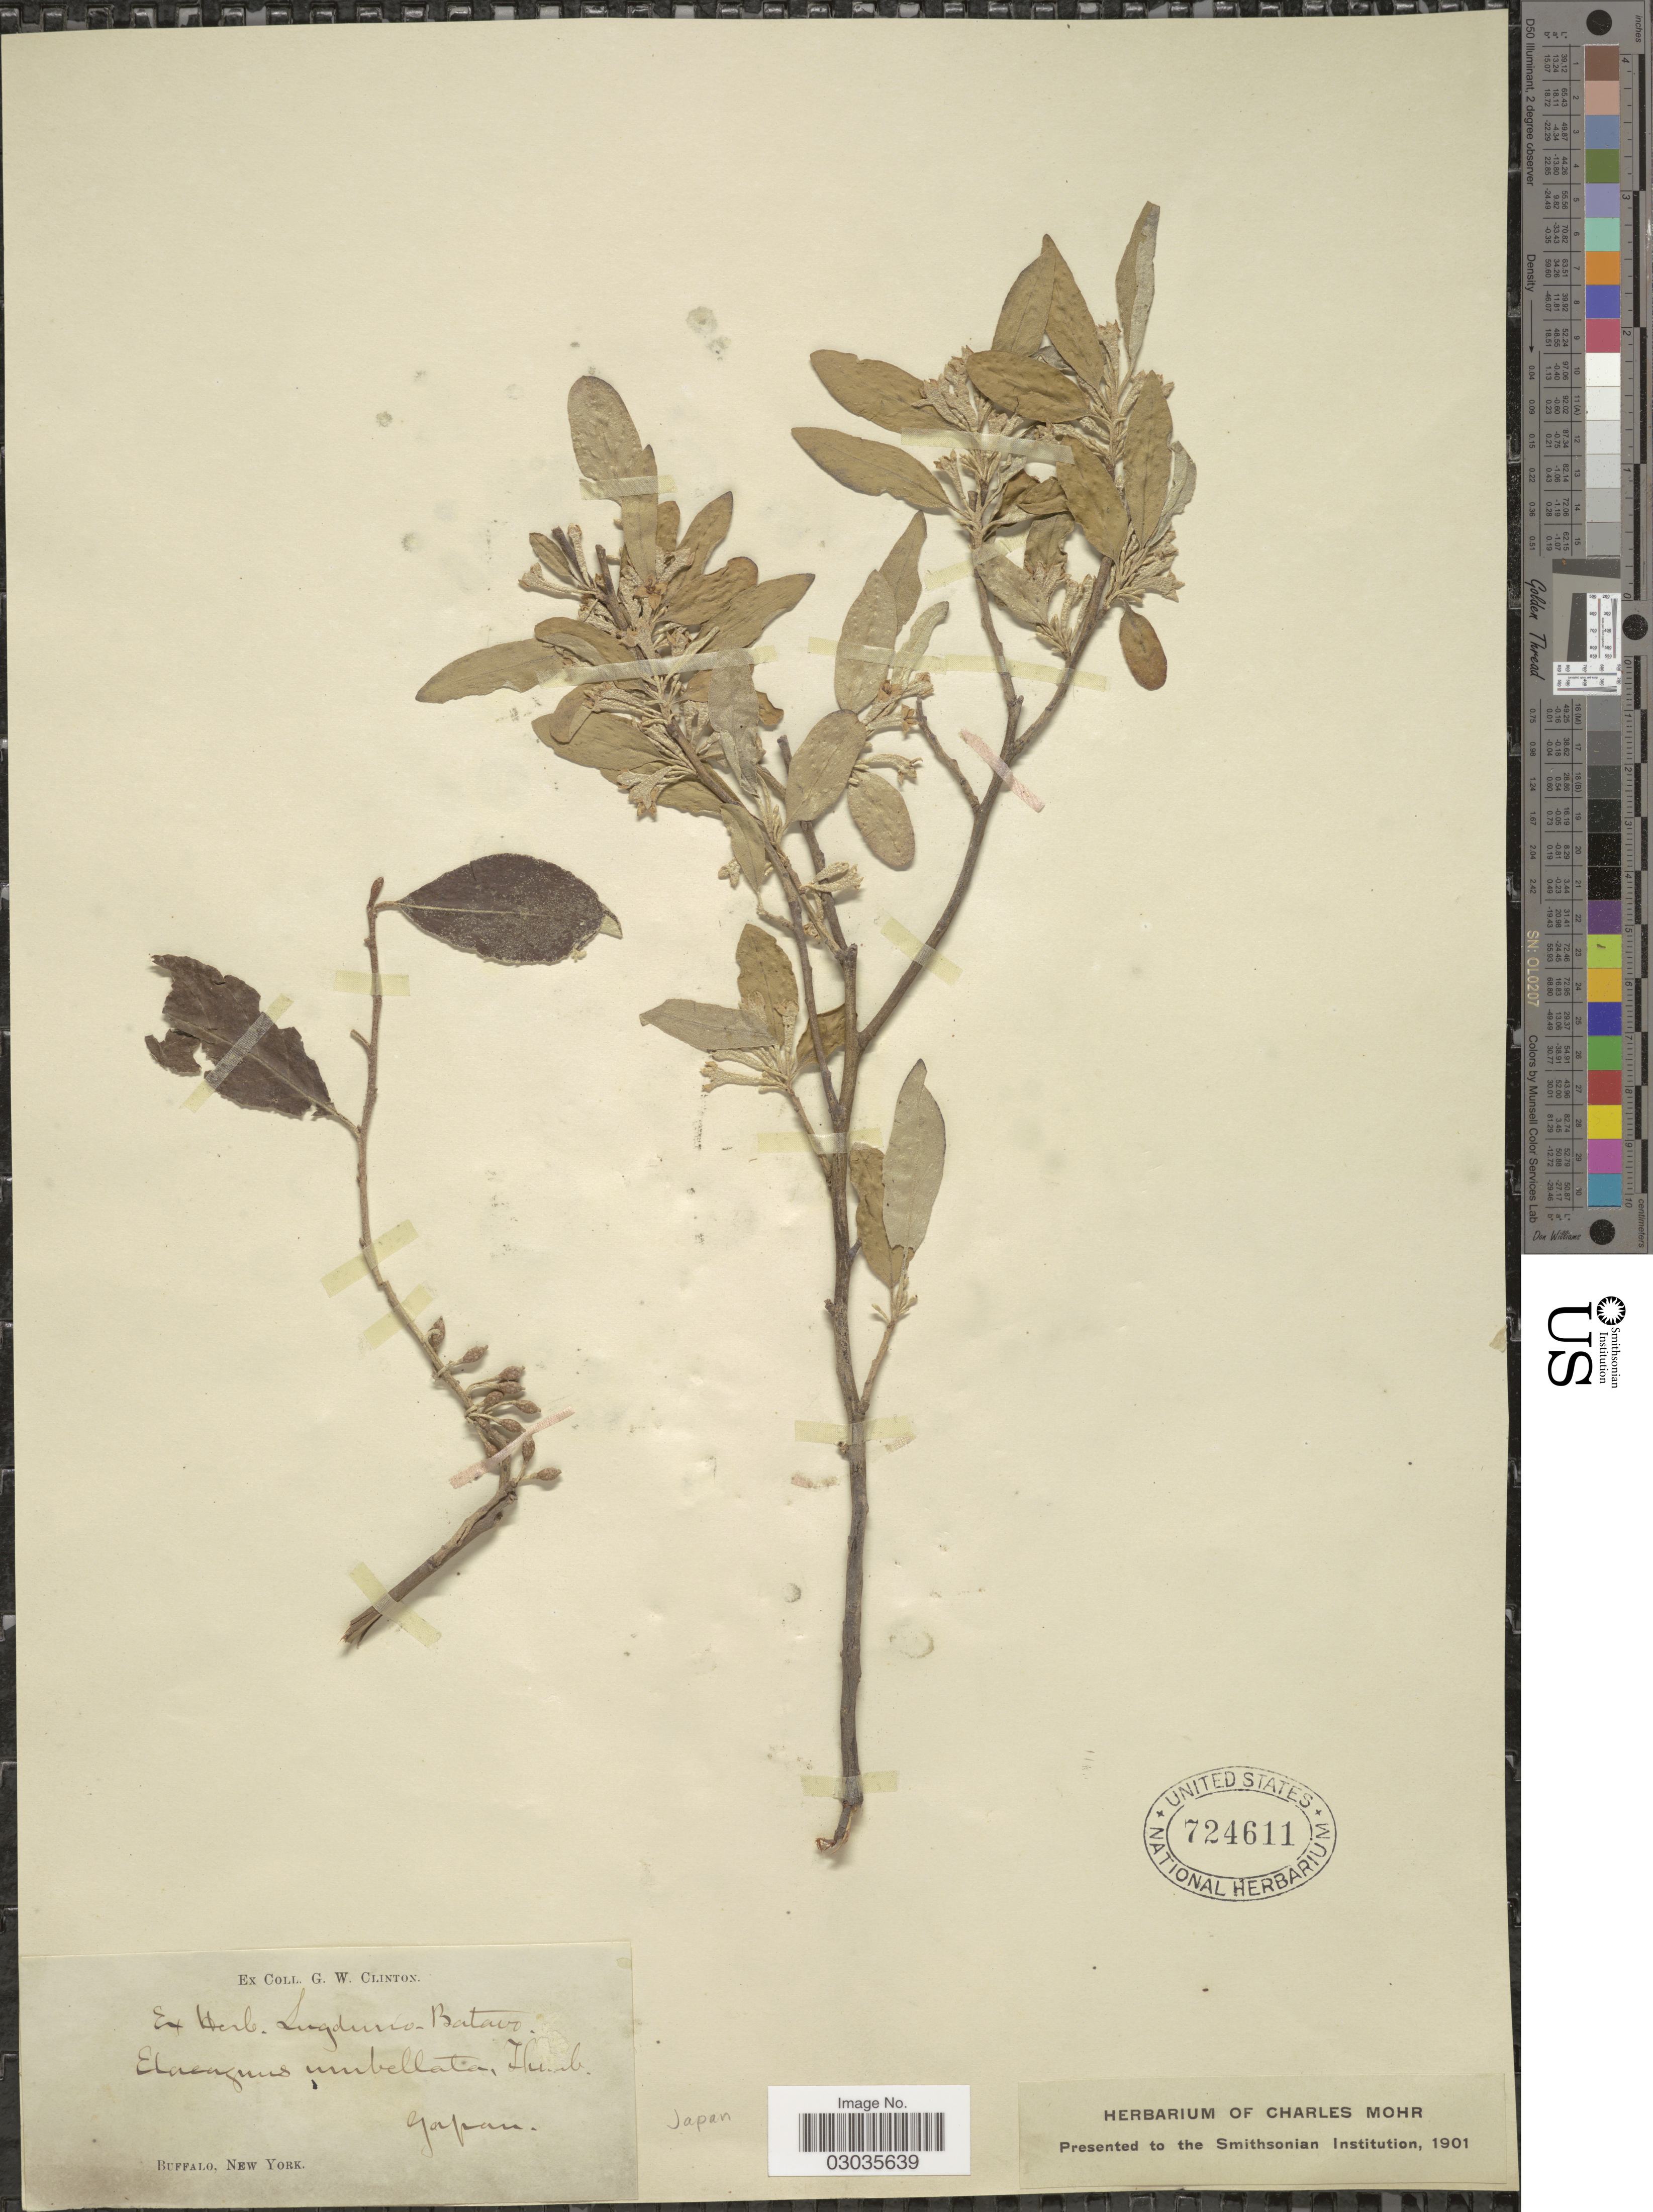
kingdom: Plantae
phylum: Tracheophyta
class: Magnoliopsida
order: Rosales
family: Elaeagnaceae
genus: Elaeagnus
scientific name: Elaeagnus umbellata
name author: Thunb.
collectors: G. W. Clinton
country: Japan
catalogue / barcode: US 724611